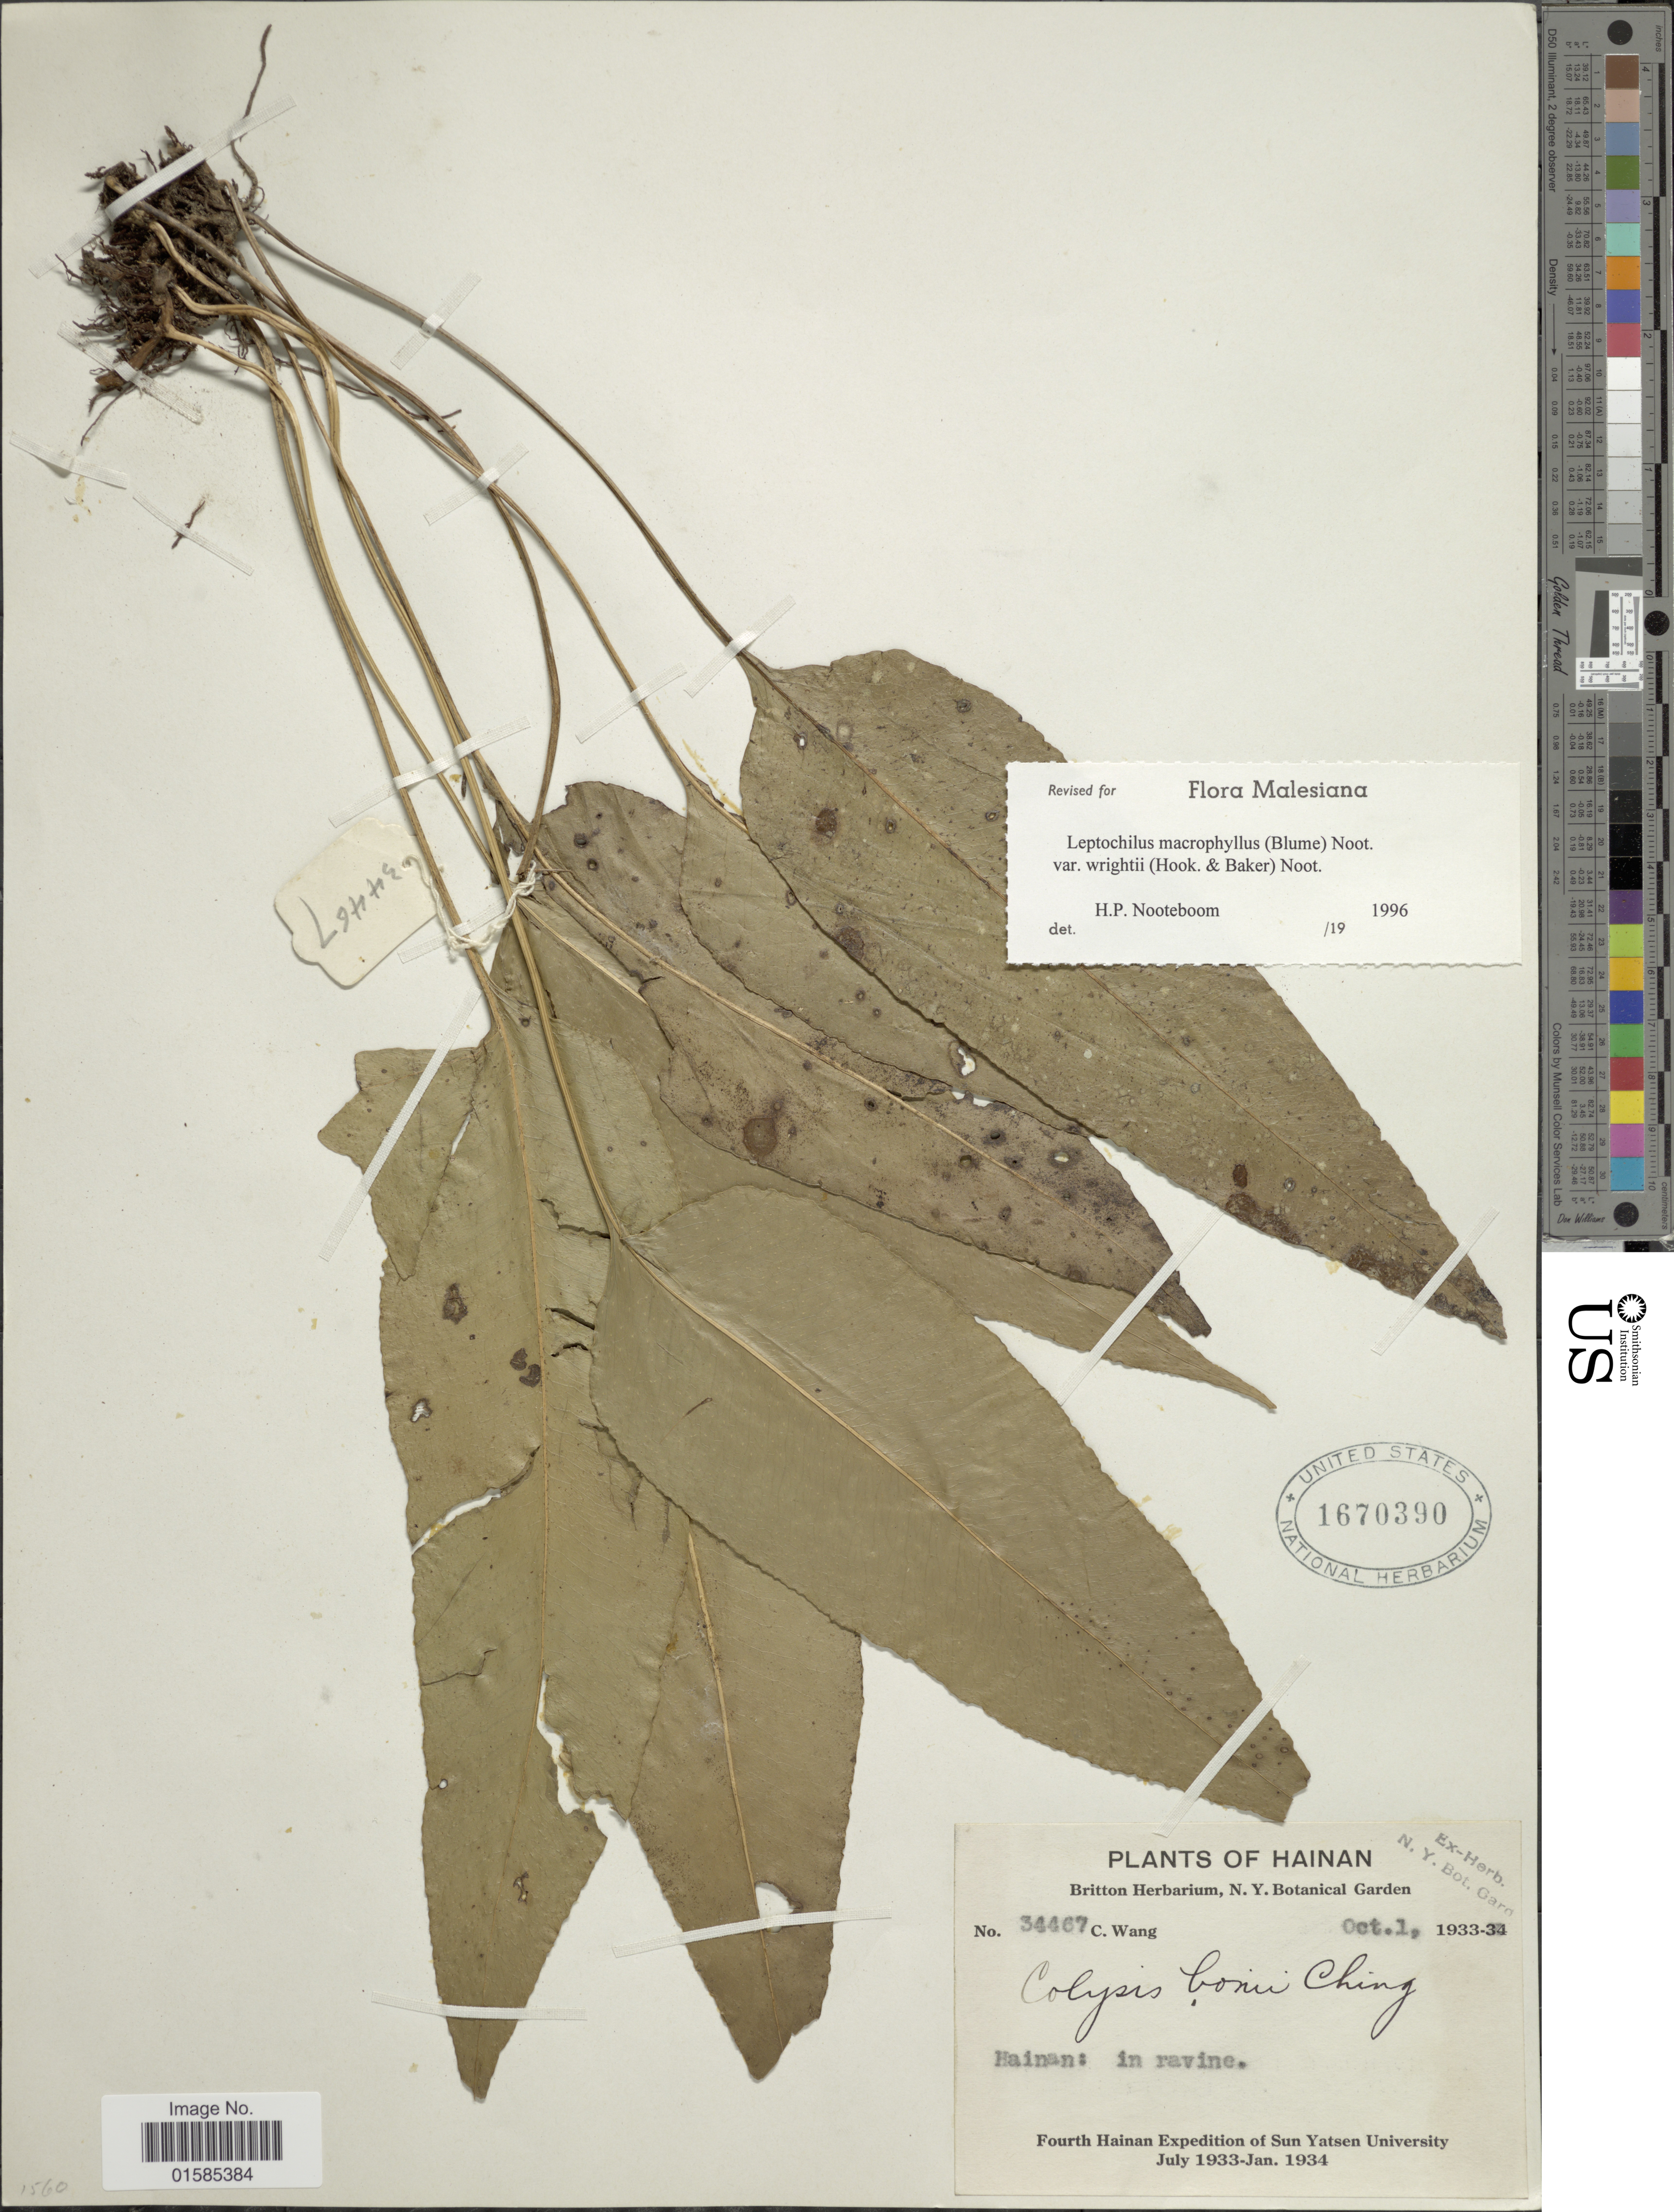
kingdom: Plantae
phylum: Tracheophyta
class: Polypodiopsida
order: Polypodiales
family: Polypodiaceae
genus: Leptochilus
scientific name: Leptochilus wrightii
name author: (Hook.) X.C. Zhang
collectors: C. Wang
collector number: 34467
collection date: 1933-10-01/1934-10-01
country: China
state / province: Hainan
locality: Hainan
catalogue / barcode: US 1670390